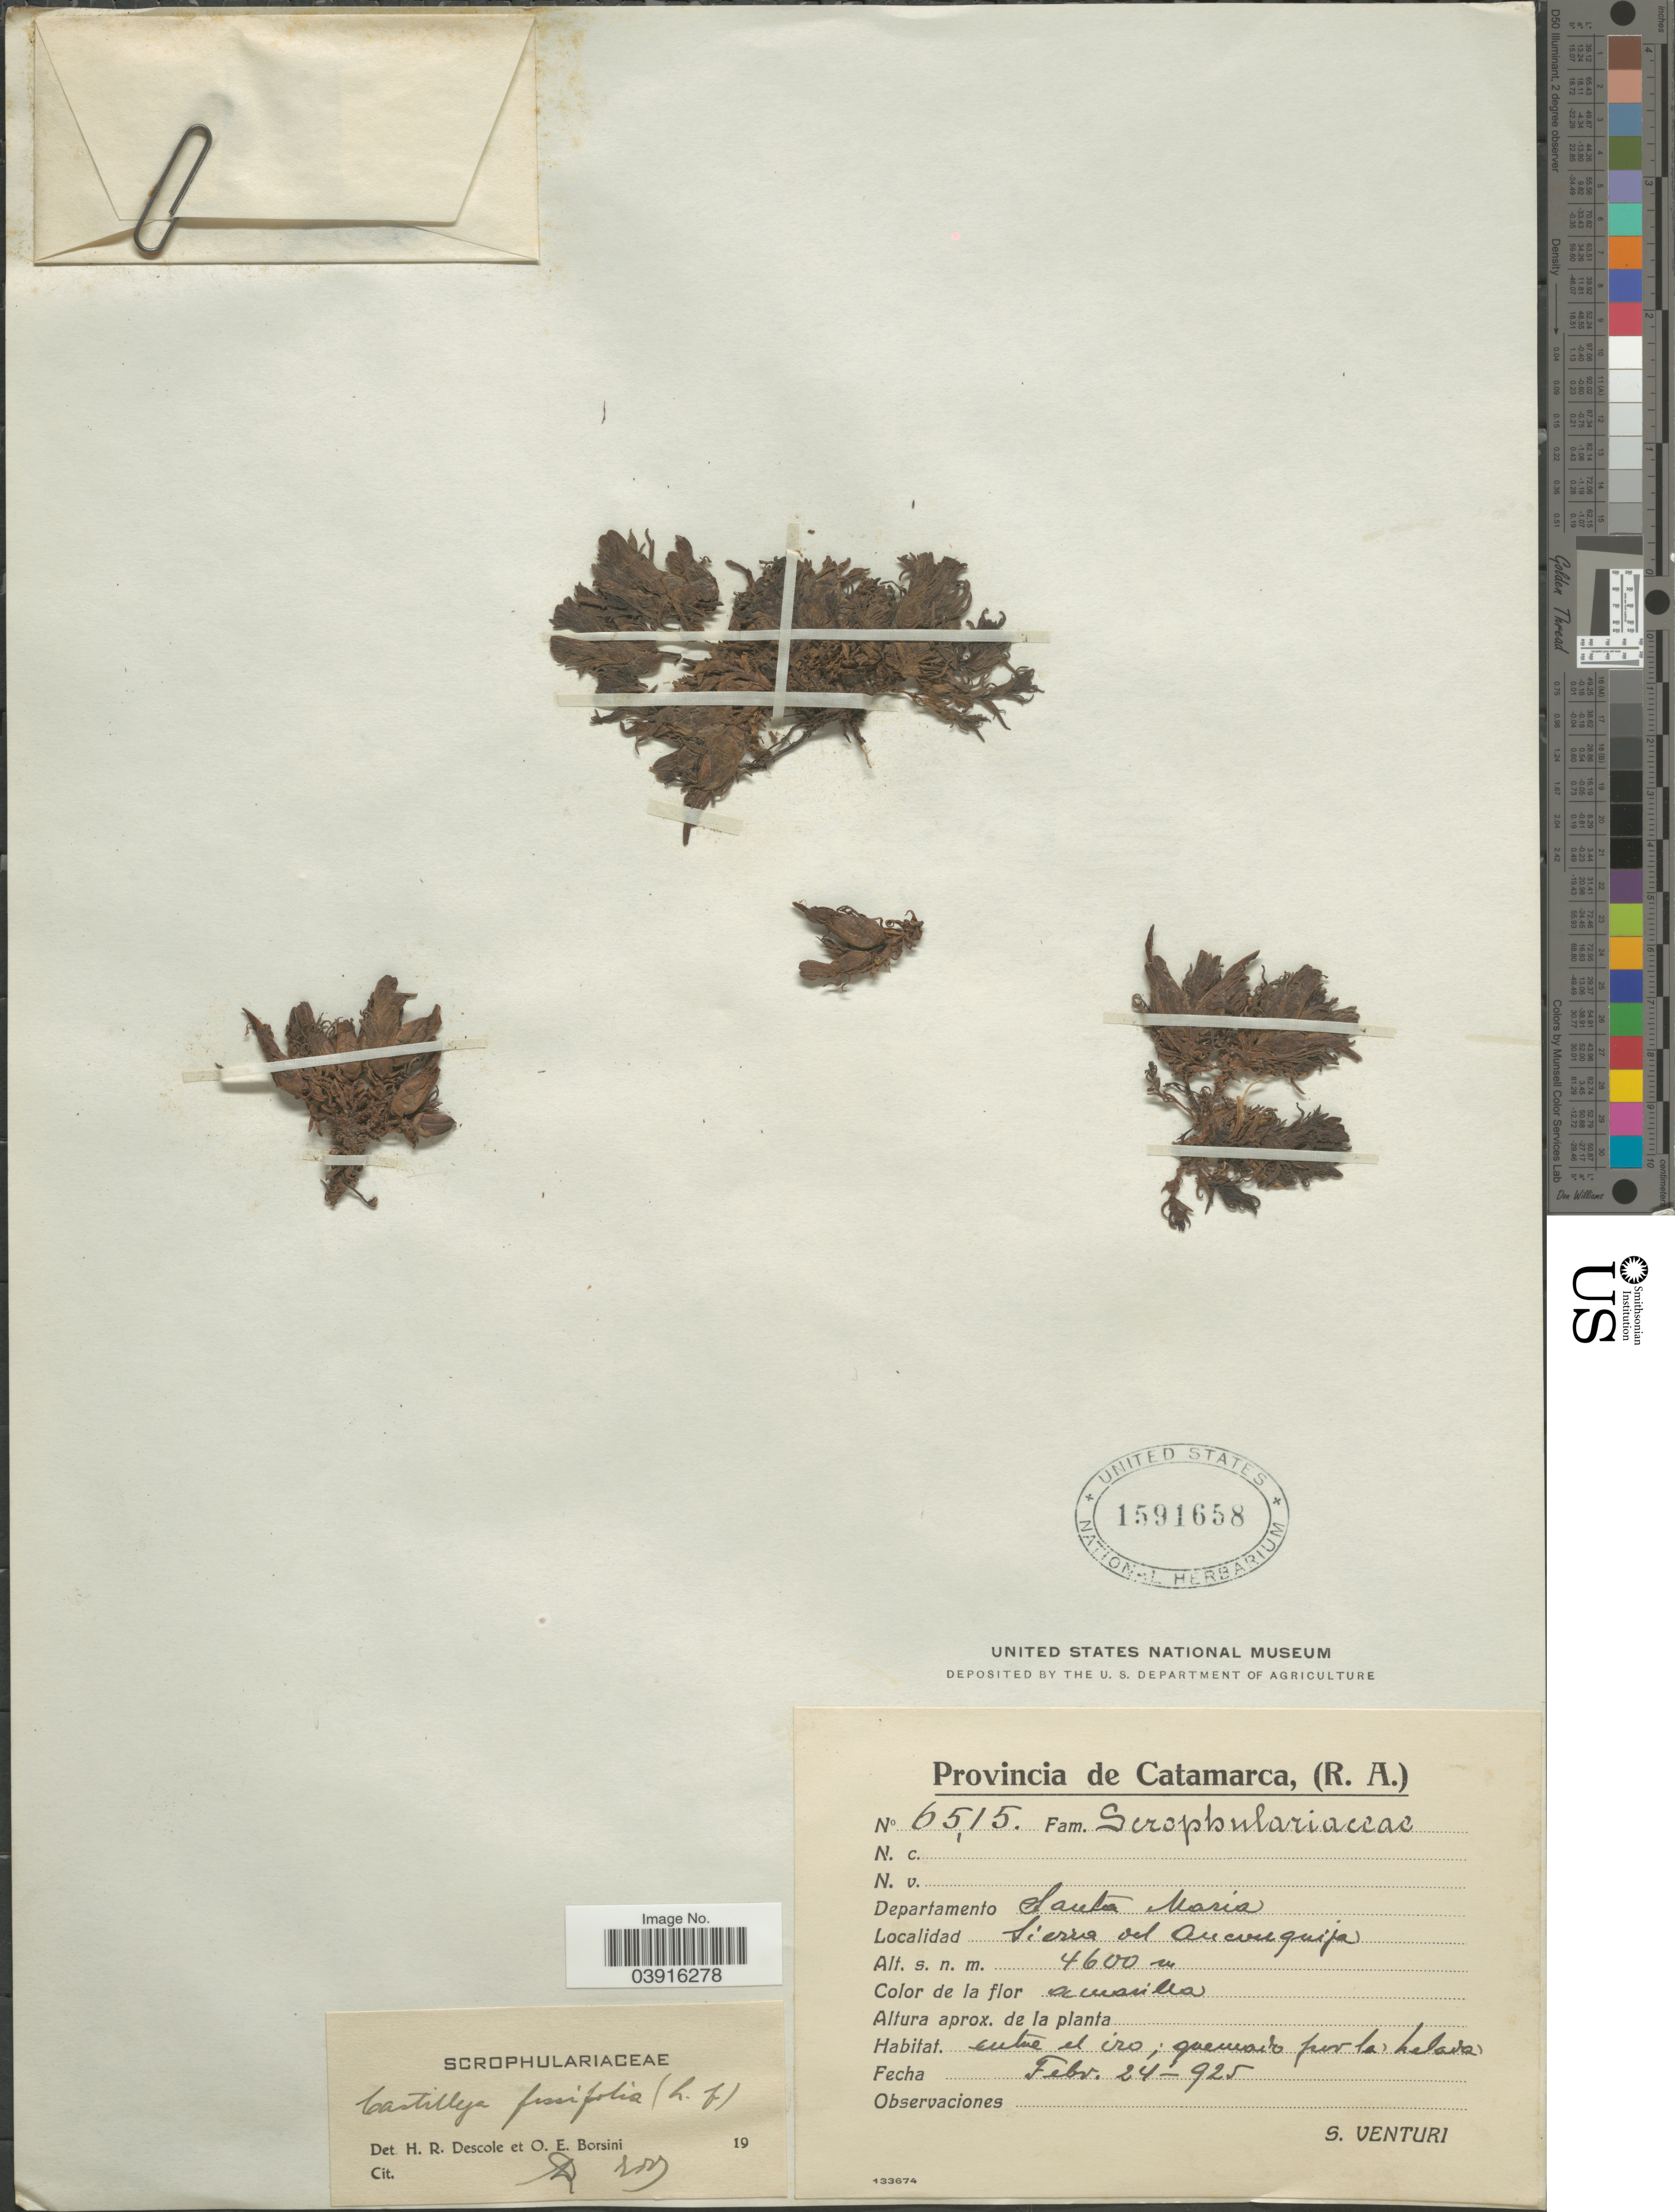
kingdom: Plantae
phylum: Tracheophyta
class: Magnoliopsida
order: Lamiales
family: Orobanchaceae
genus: Castilleja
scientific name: Castilleja fissifolia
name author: L. f.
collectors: S. Venturi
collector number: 6515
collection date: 1925-02-24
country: Argentina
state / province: Catamarca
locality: Departamento Santa Maria. Sierra del Anconquija.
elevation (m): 4600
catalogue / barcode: US 1591658